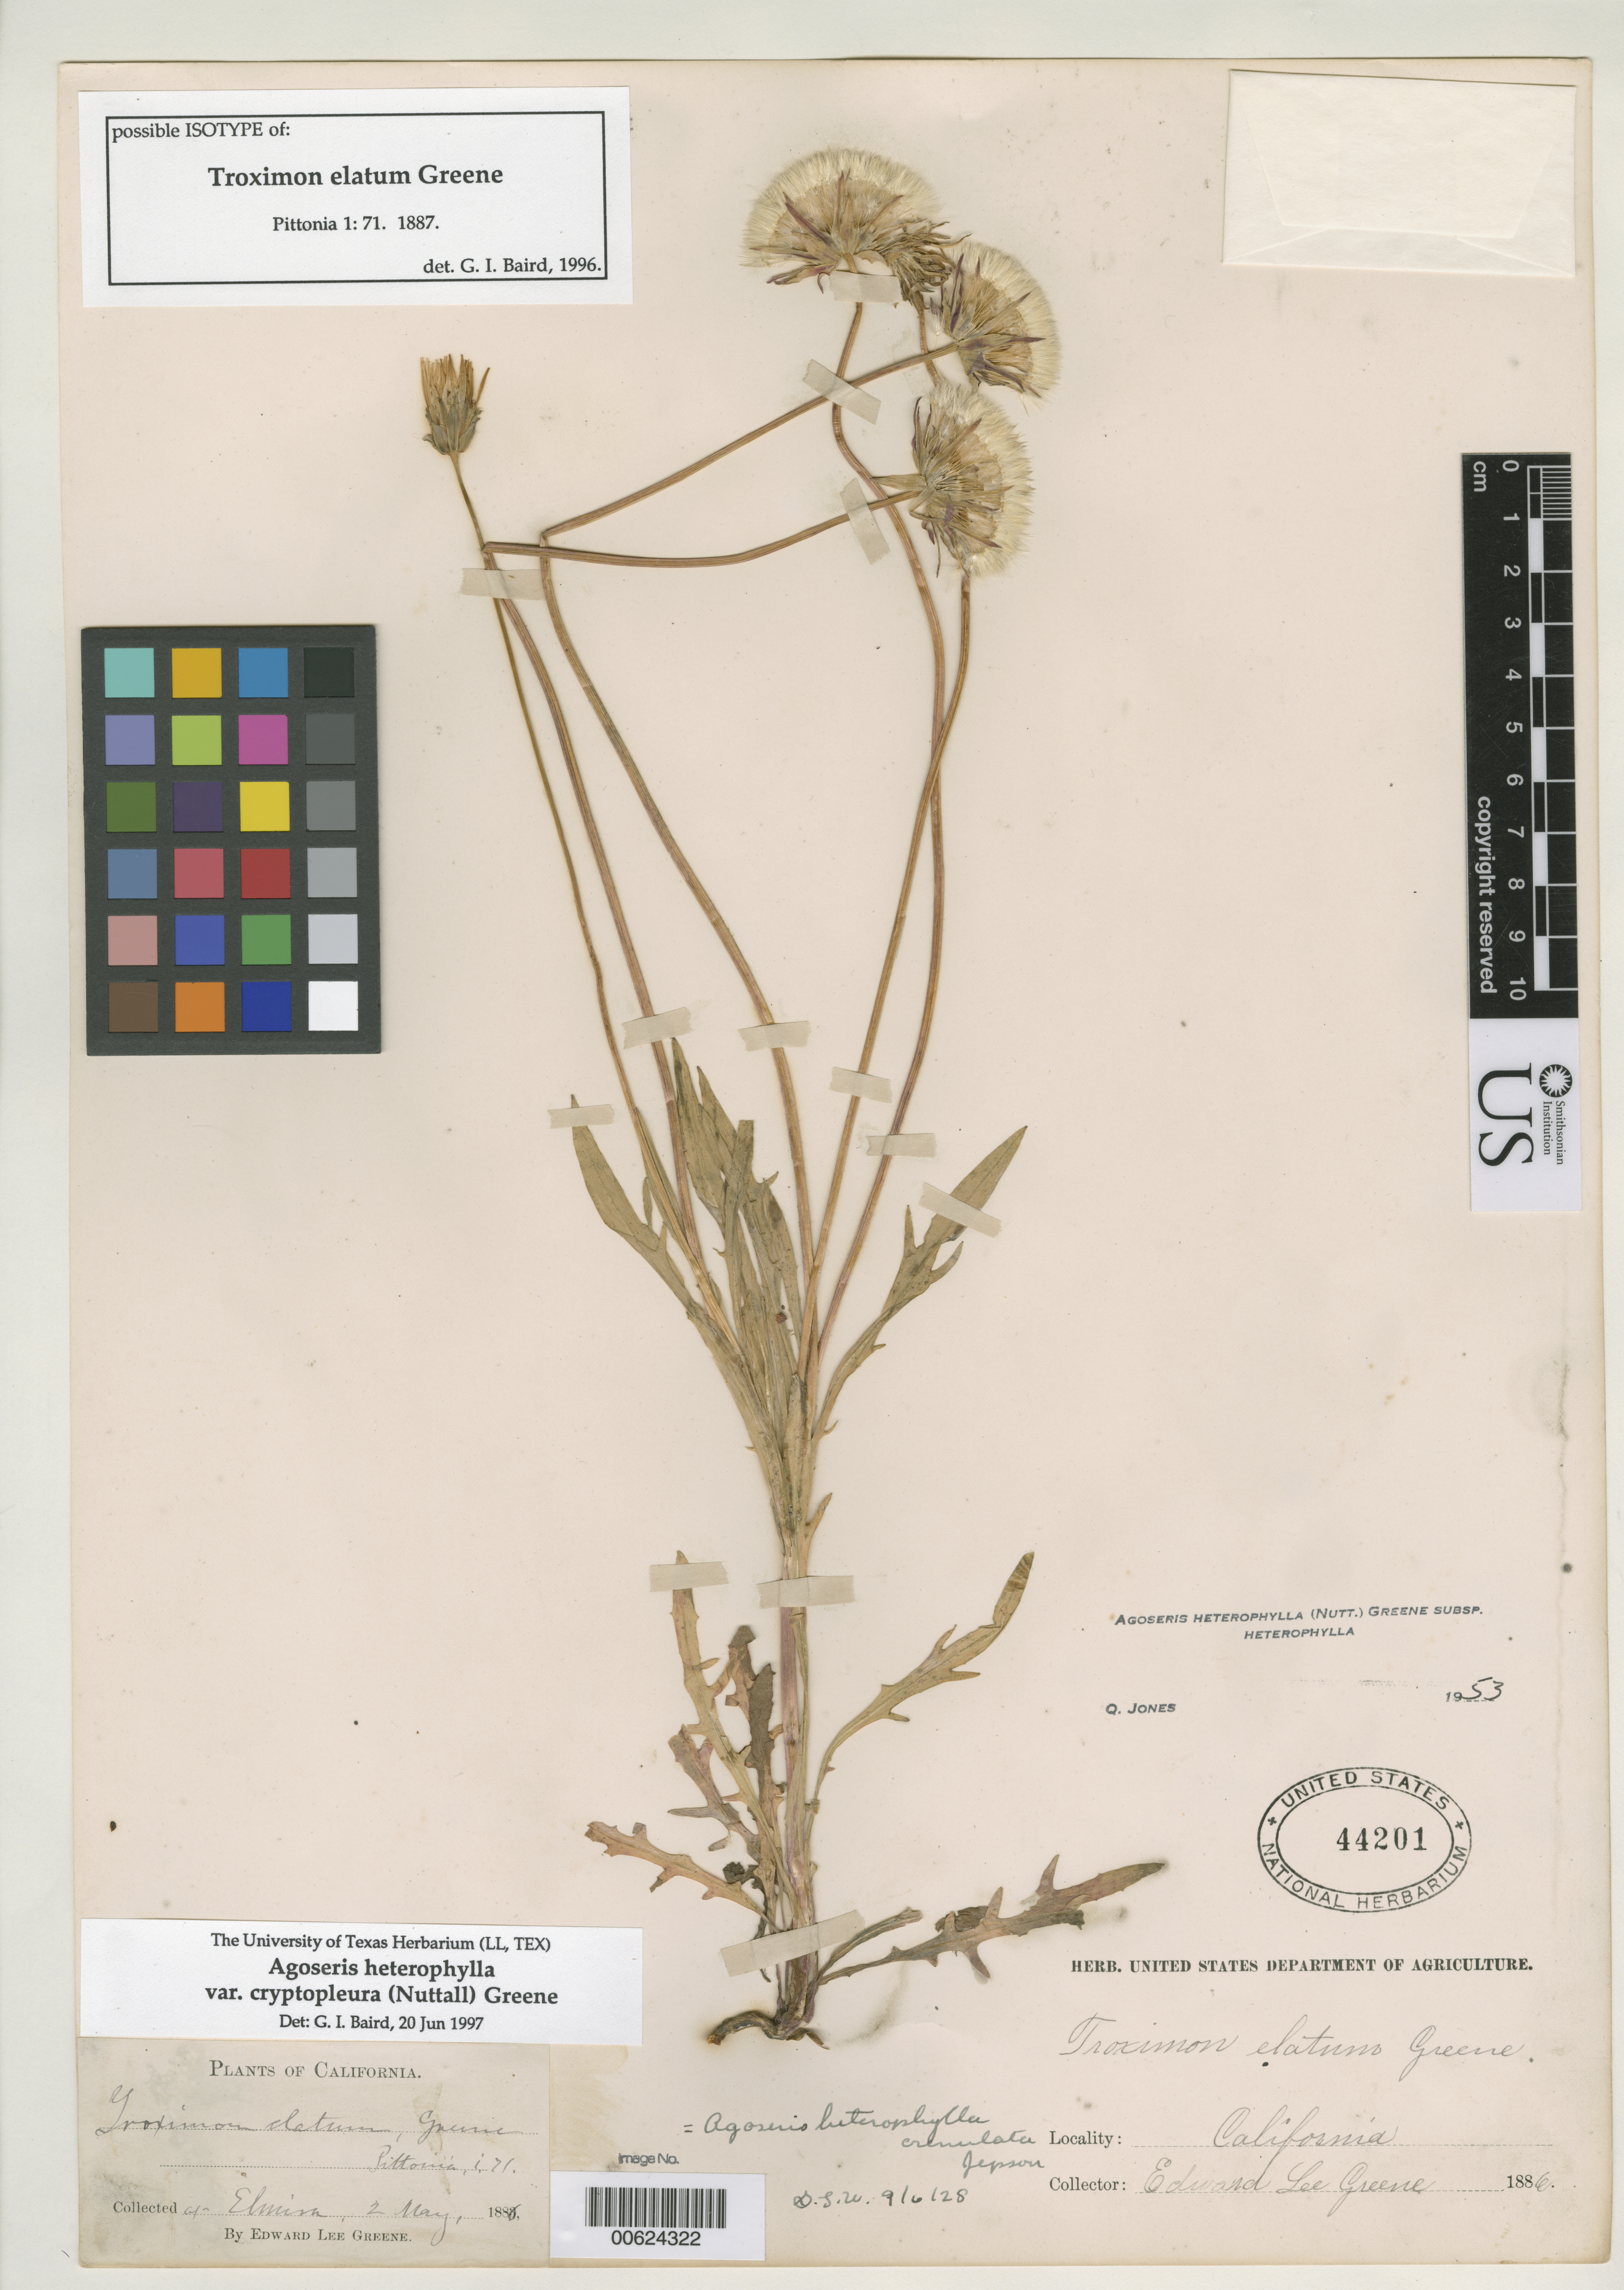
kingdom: Plantae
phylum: Tracheophyta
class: Magnoliopsida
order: Asterales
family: Asteraceae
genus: Troximon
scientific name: Troximon elatum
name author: Greene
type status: Possible Isotype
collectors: E. L. Greene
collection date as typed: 02 May 1886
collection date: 1886-05-02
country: United States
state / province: California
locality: Elmira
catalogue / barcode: US 44201